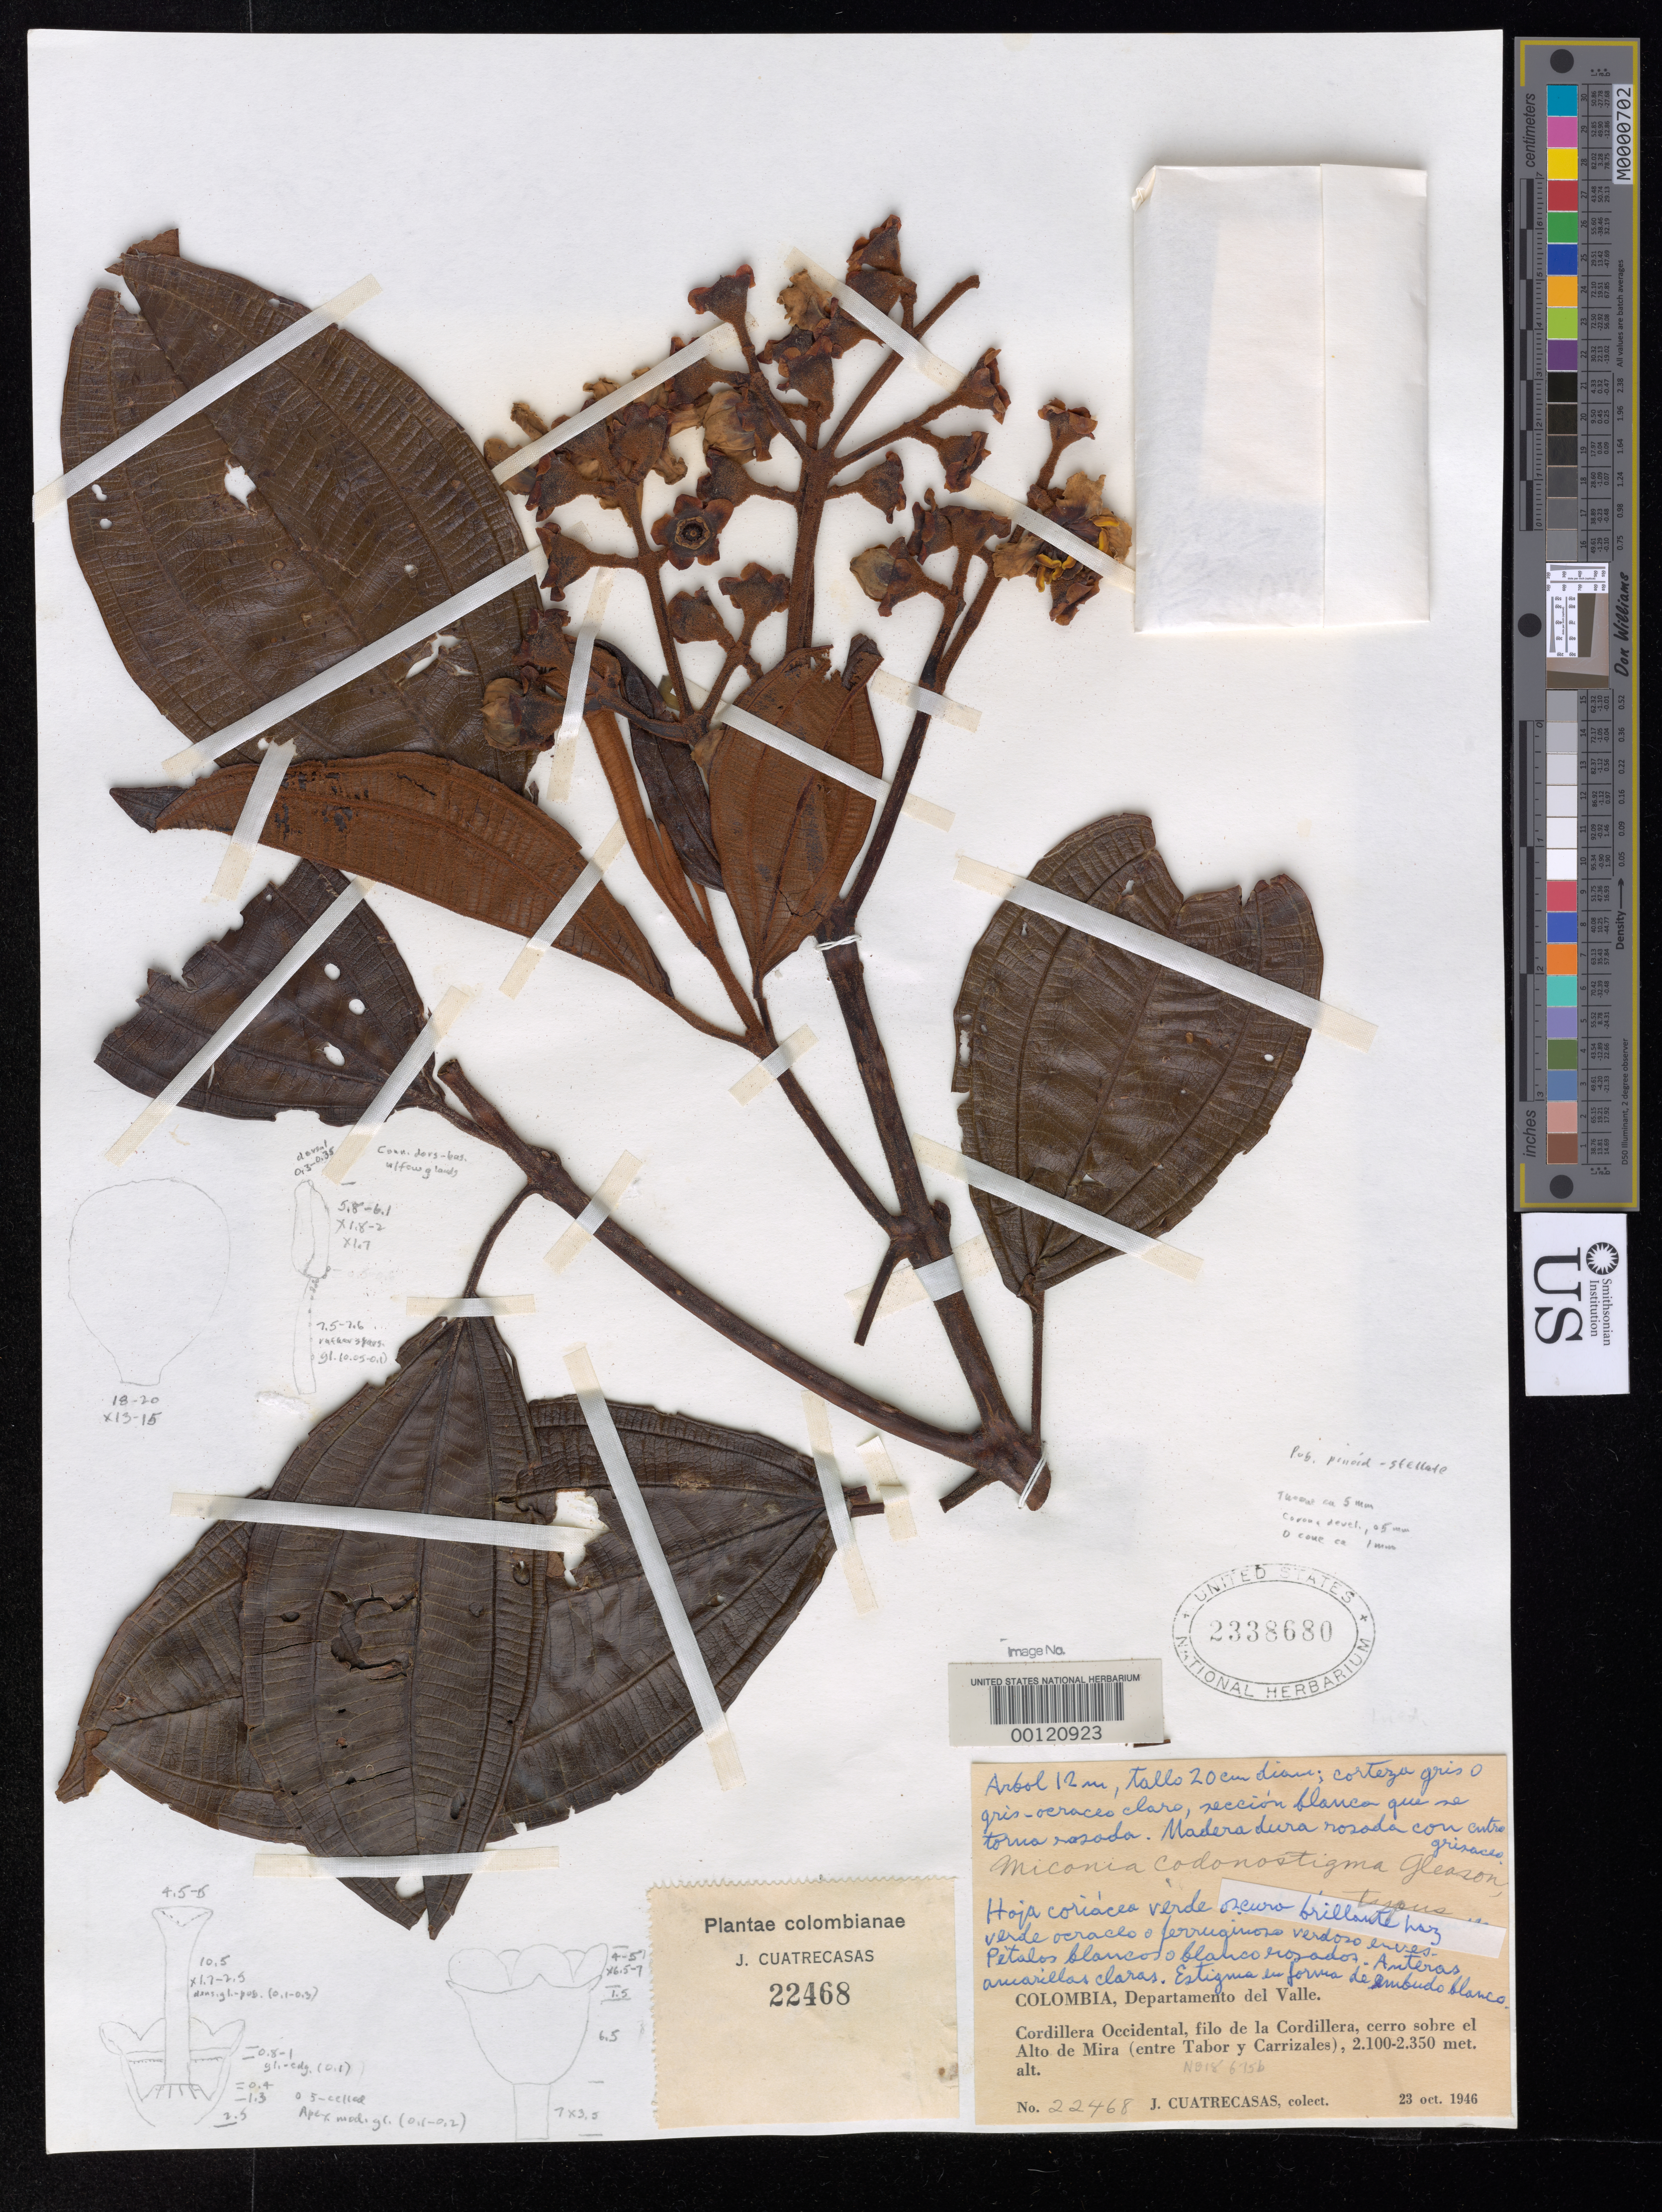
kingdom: Plantae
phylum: Tracheophyta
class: Magnoliopsida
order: Myrtales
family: Melastomataceae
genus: Miconia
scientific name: Miconia codonostigma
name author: Gleason & Wurdack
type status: Isotype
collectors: J. Cuatrecasas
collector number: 22468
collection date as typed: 23 Oct 1946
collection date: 1946-10-23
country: Colombia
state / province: Valle del Cauca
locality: Above Alto Demira.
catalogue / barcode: US 2338680